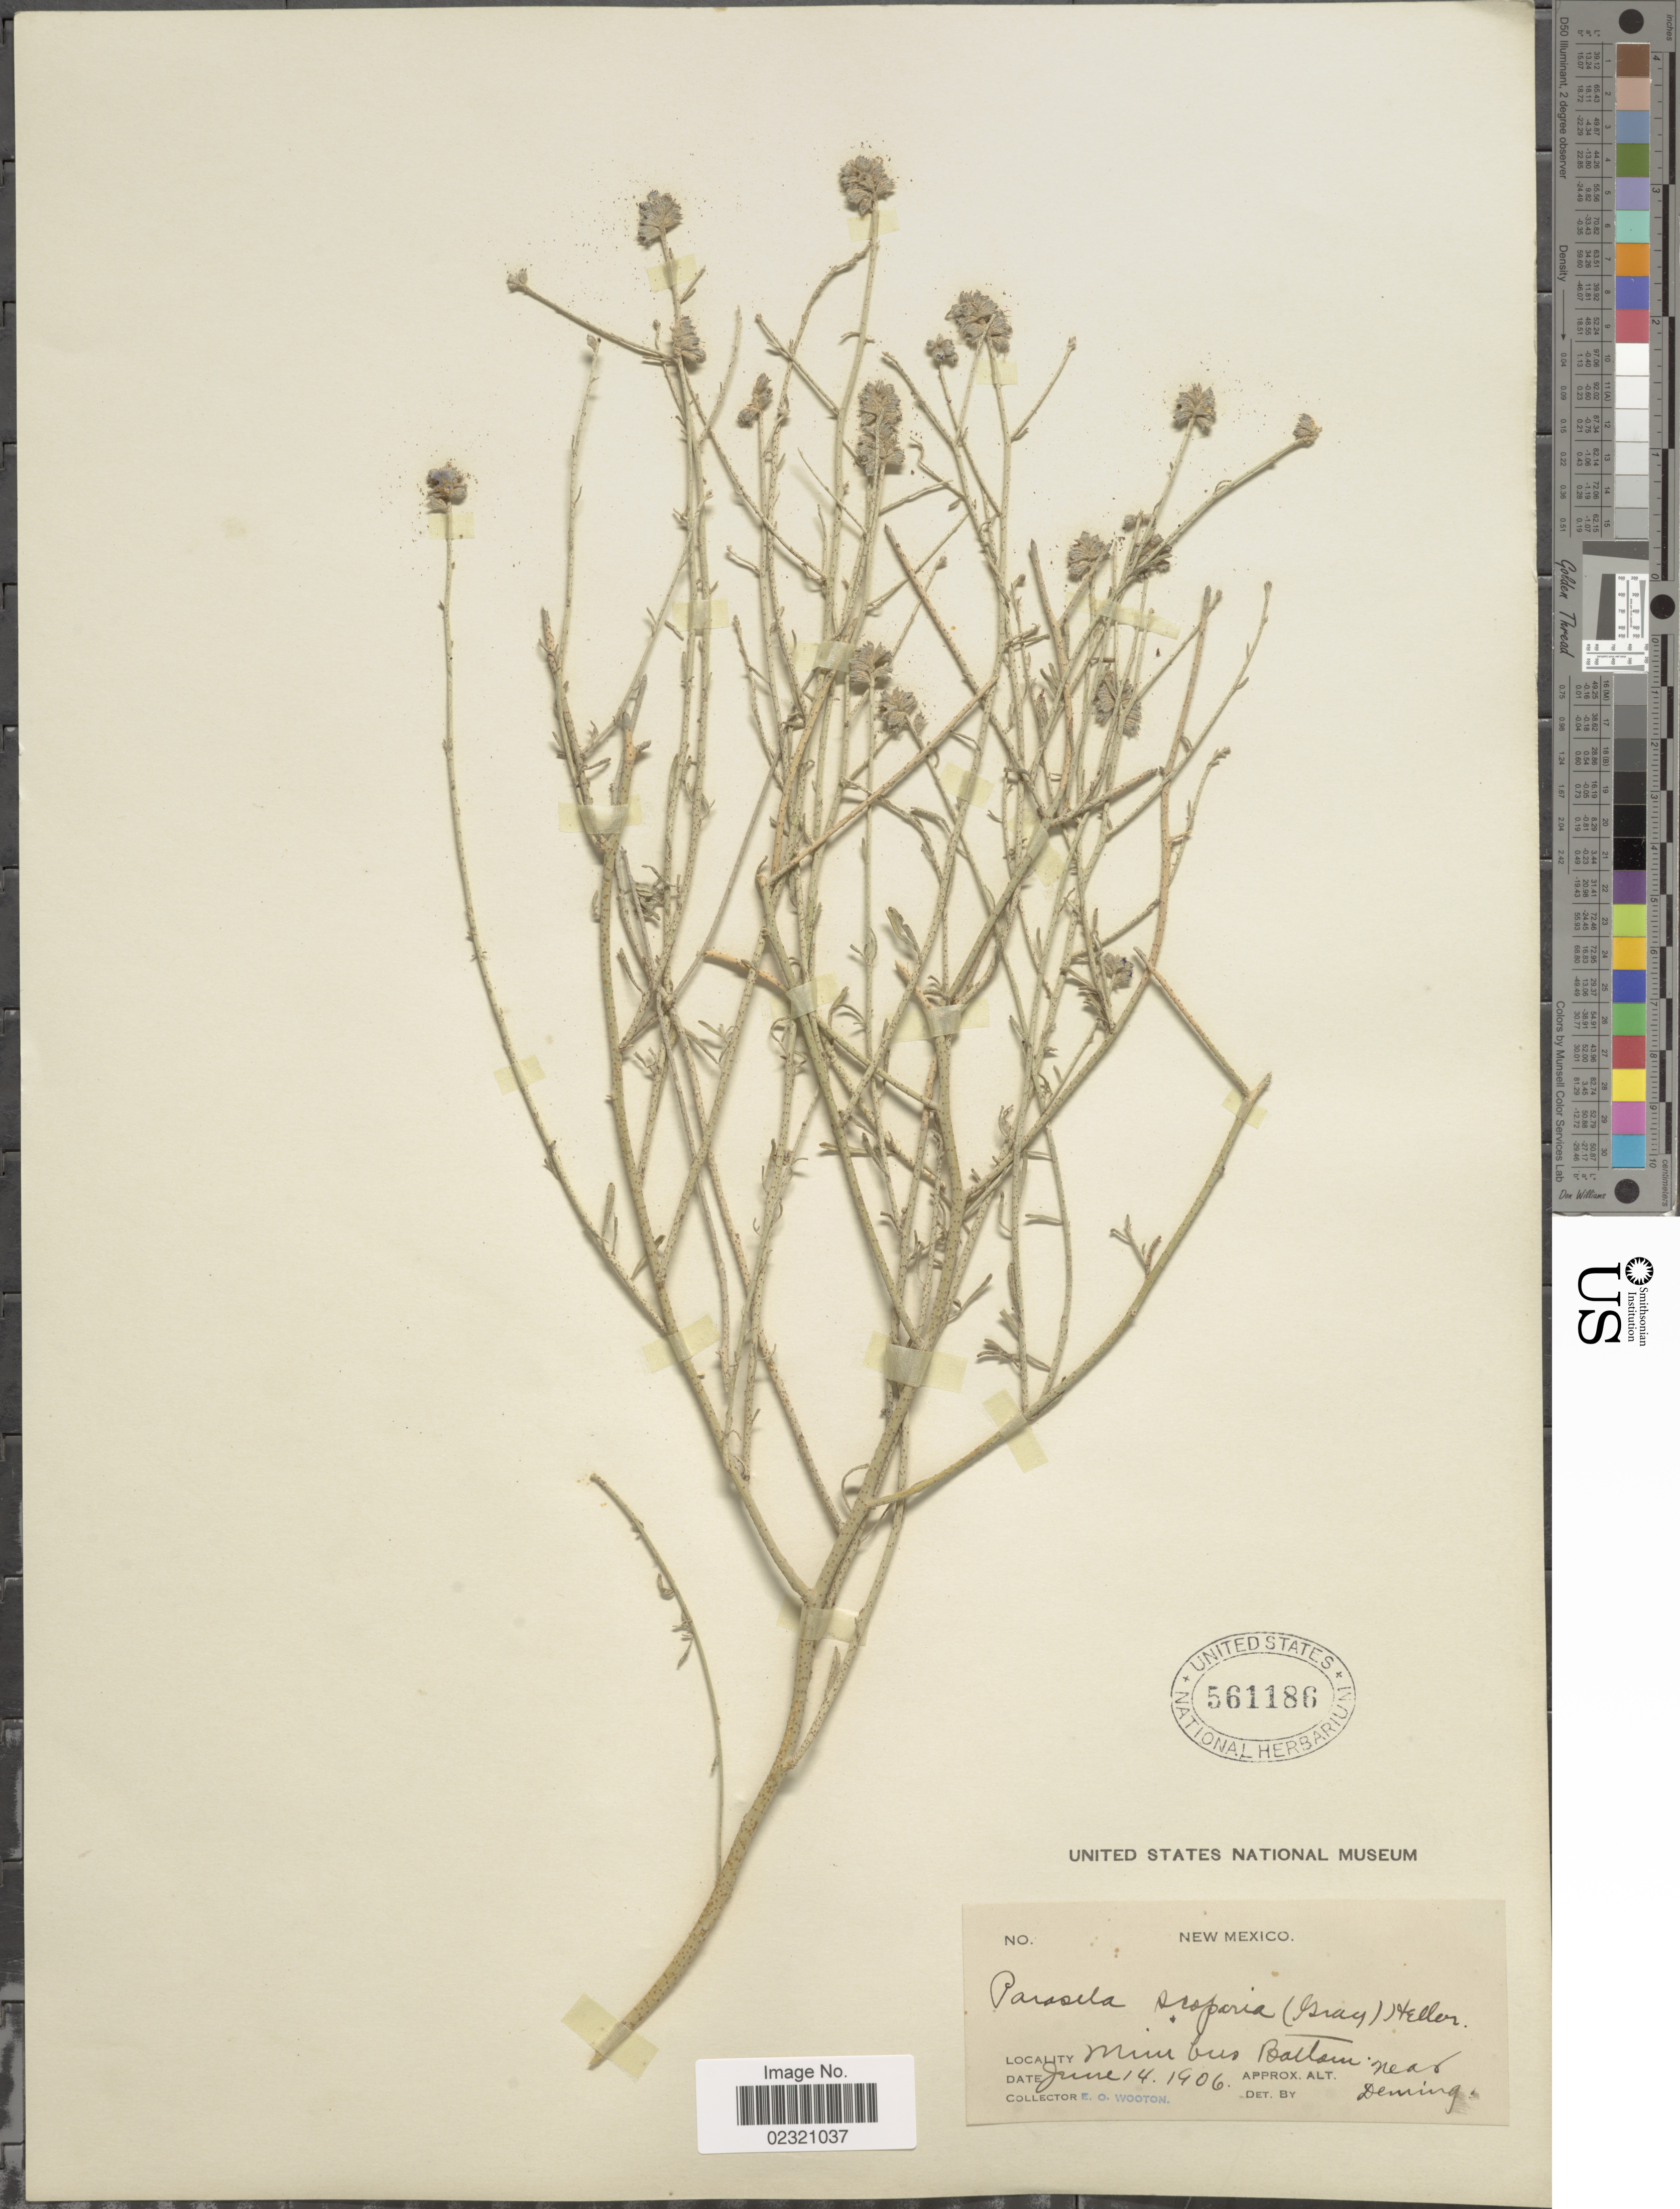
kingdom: Plantae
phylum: Tracheophyta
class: Magnoliopsida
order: Fabales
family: Fabaceae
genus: Psorothamnus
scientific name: Psorothamnus scoparius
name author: (A. Gray) Rydb.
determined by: Strong, M. T., (US), Smithsonian Institution - National Museum of Natural History (UNITED STATES)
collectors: E. O. Wooton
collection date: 1906-06-14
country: United States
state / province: New Mexico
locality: Mimbres bottom near Deming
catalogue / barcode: US 561186